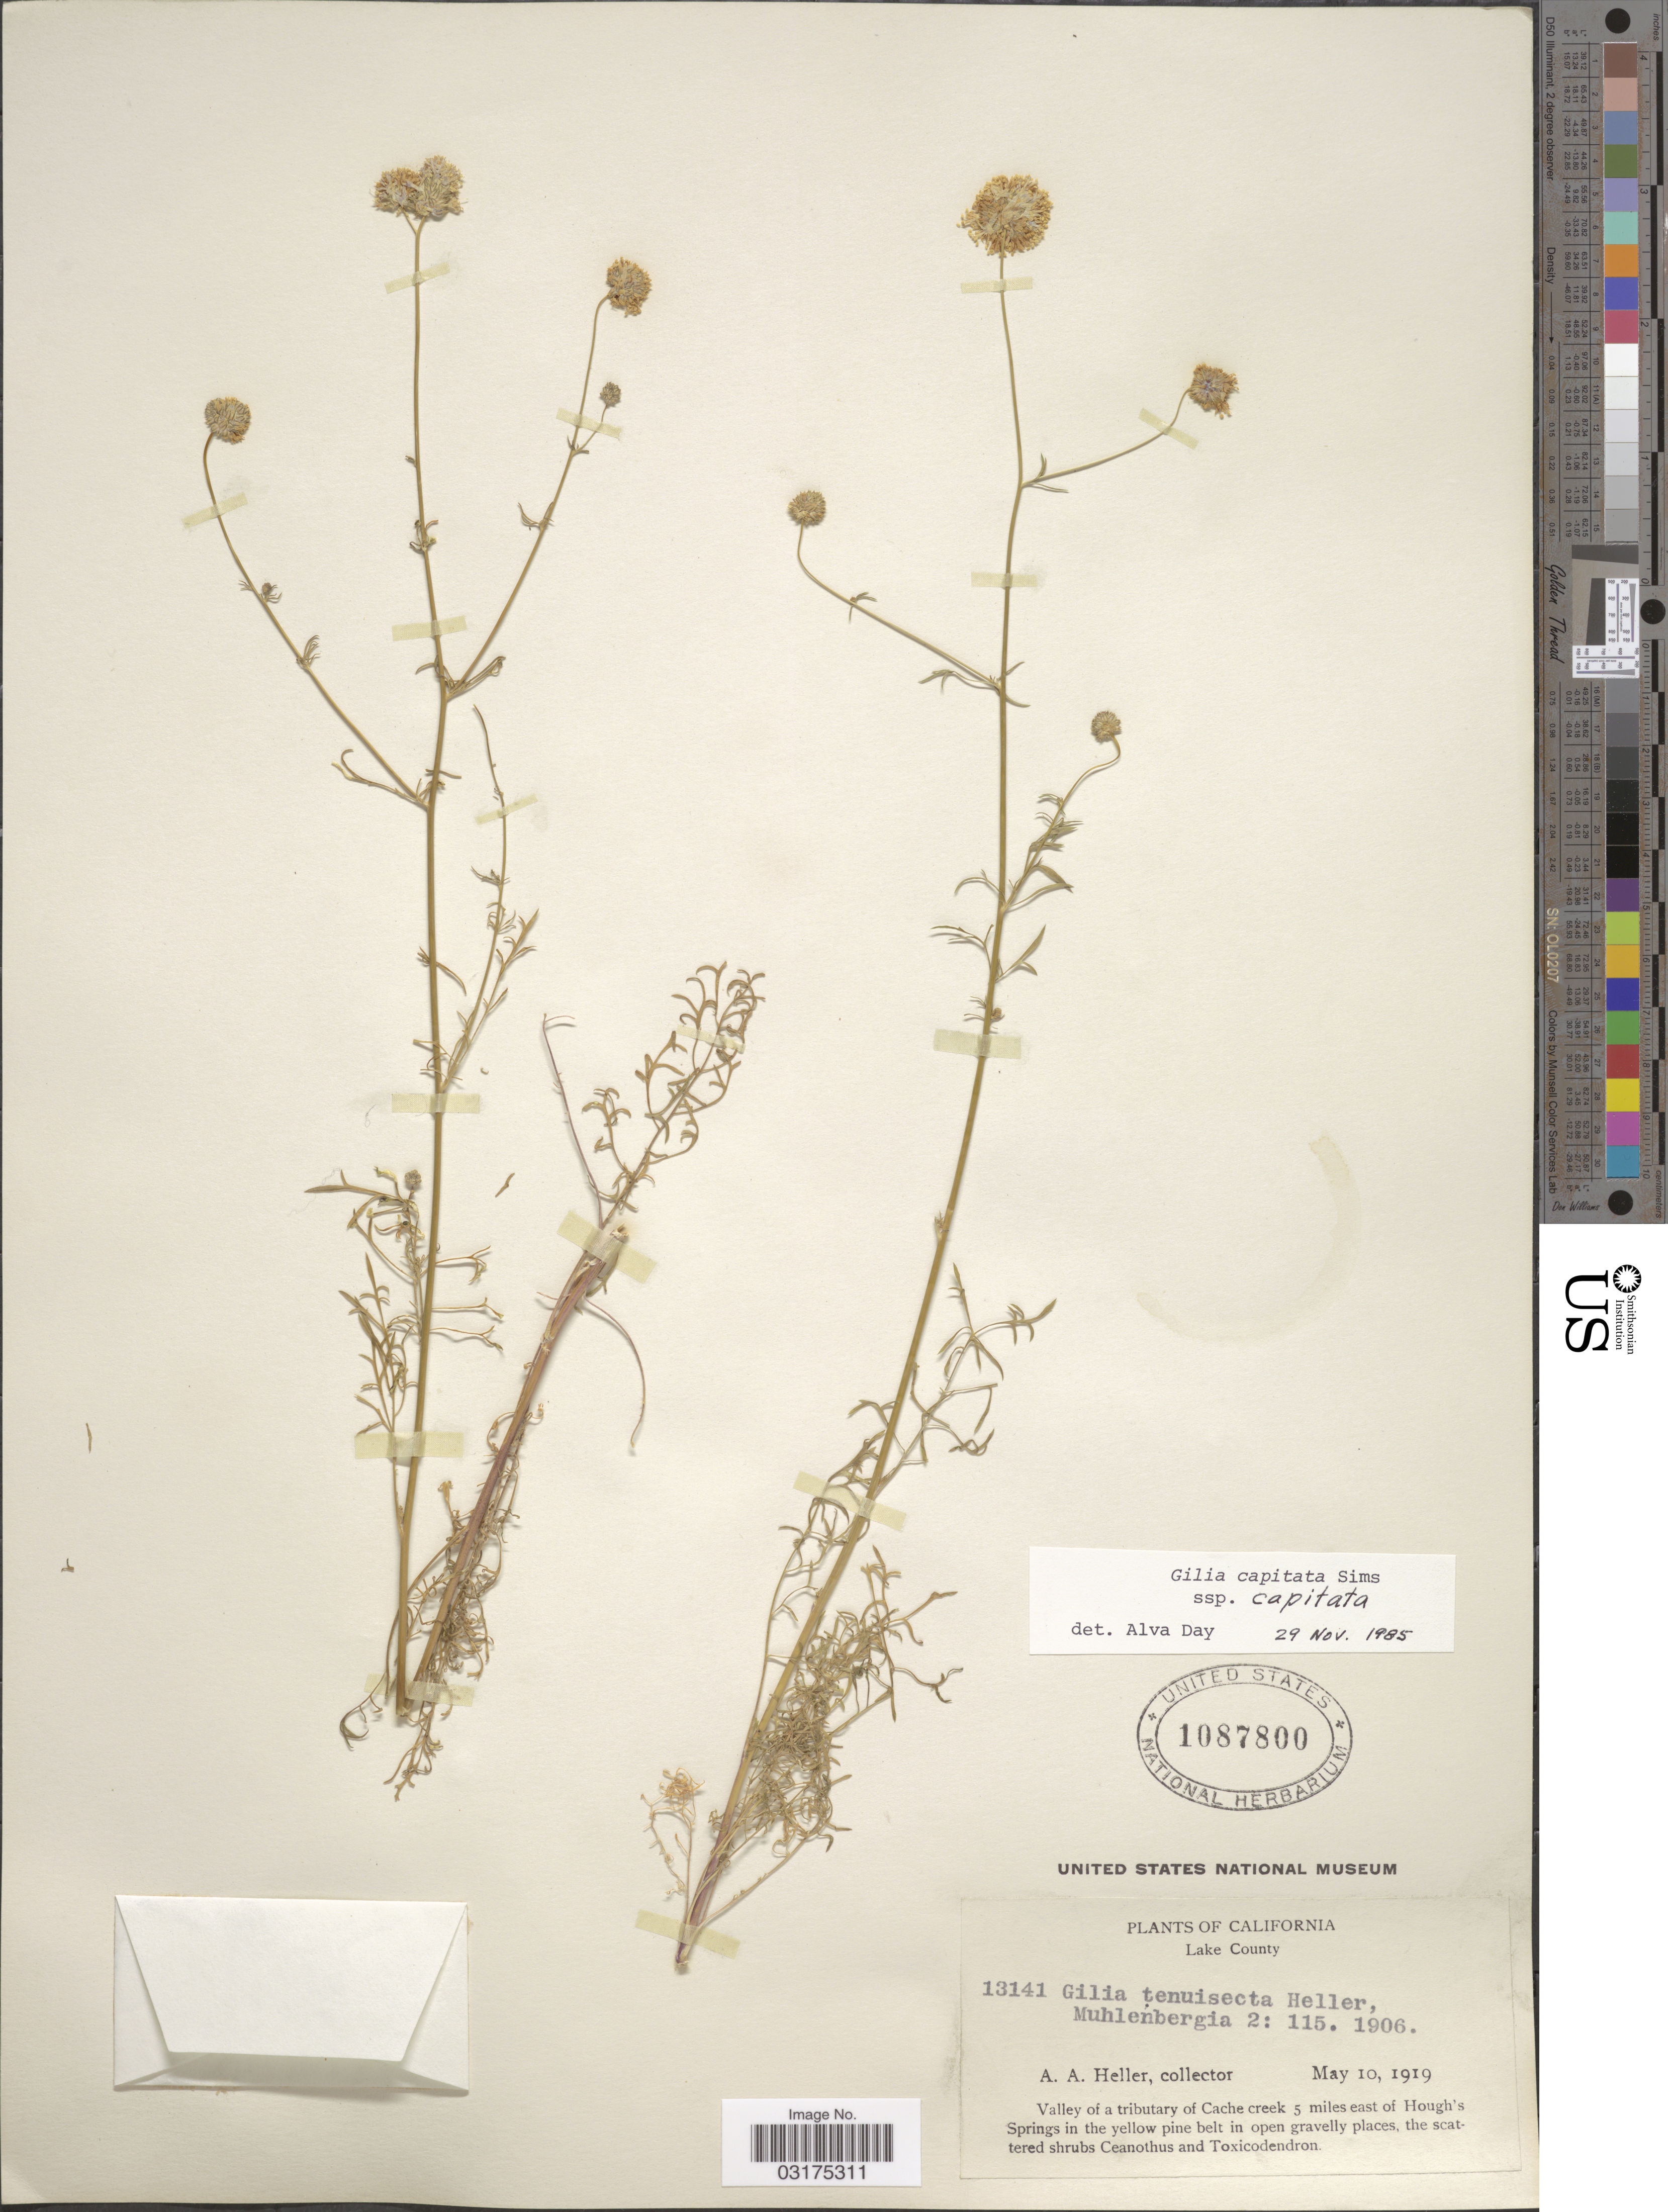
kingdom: Plantae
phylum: Tracheophyta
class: Magnoliopsida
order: Ericales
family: Polemoniaceae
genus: Gilia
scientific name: Gilia capitata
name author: Sims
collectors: A. A. Heller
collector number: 13141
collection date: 1919-05-10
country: United States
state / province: California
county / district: Lake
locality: Lake County, Valley of a tributary of Cache creek 5 miles east of Hough's Springs in yellow pine belt in open gravelly places.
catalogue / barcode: US 1087800